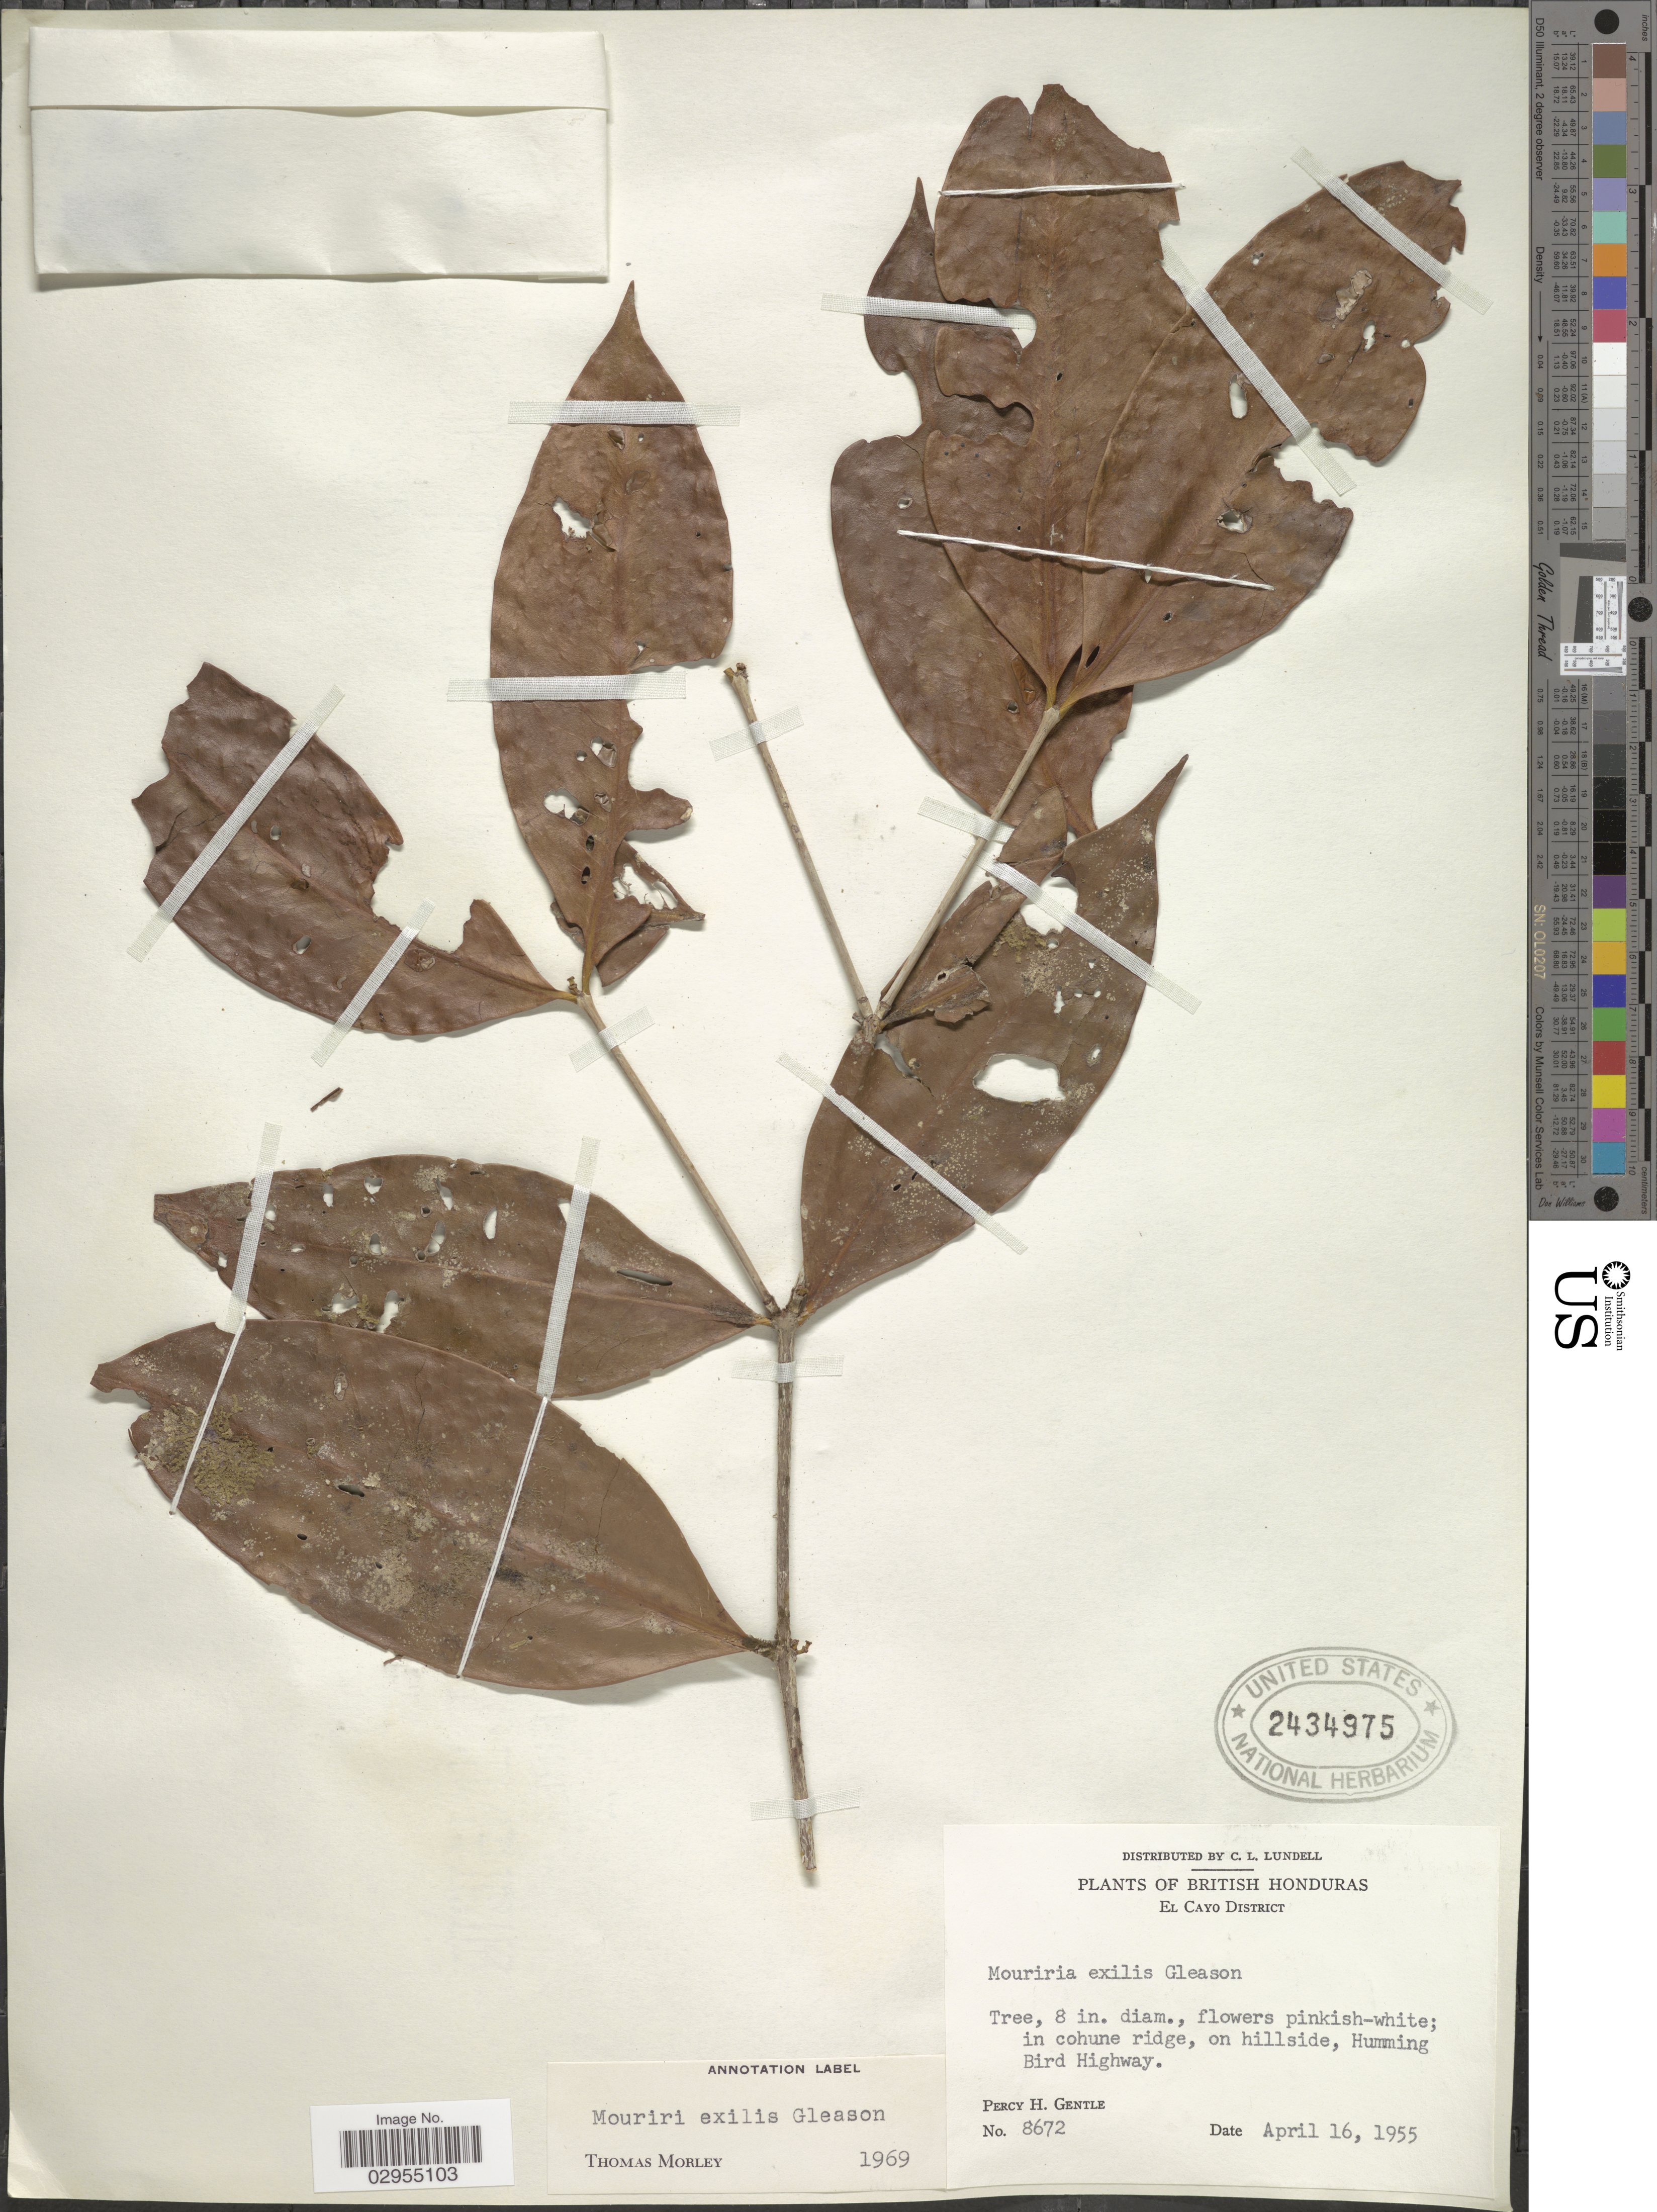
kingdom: Plantae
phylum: Tracheophyta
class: Magnoliopsida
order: Myrtales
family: Melastomataceae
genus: Mouriri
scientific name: Mouriri exilis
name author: Gleason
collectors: P. H. Gentle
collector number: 8672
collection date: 1955-04-16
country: Belize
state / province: Cayo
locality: British Honduras. El Cayo District. in cohune ridge, on hillside, Humming Bird Highway.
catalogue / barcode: US 2434975